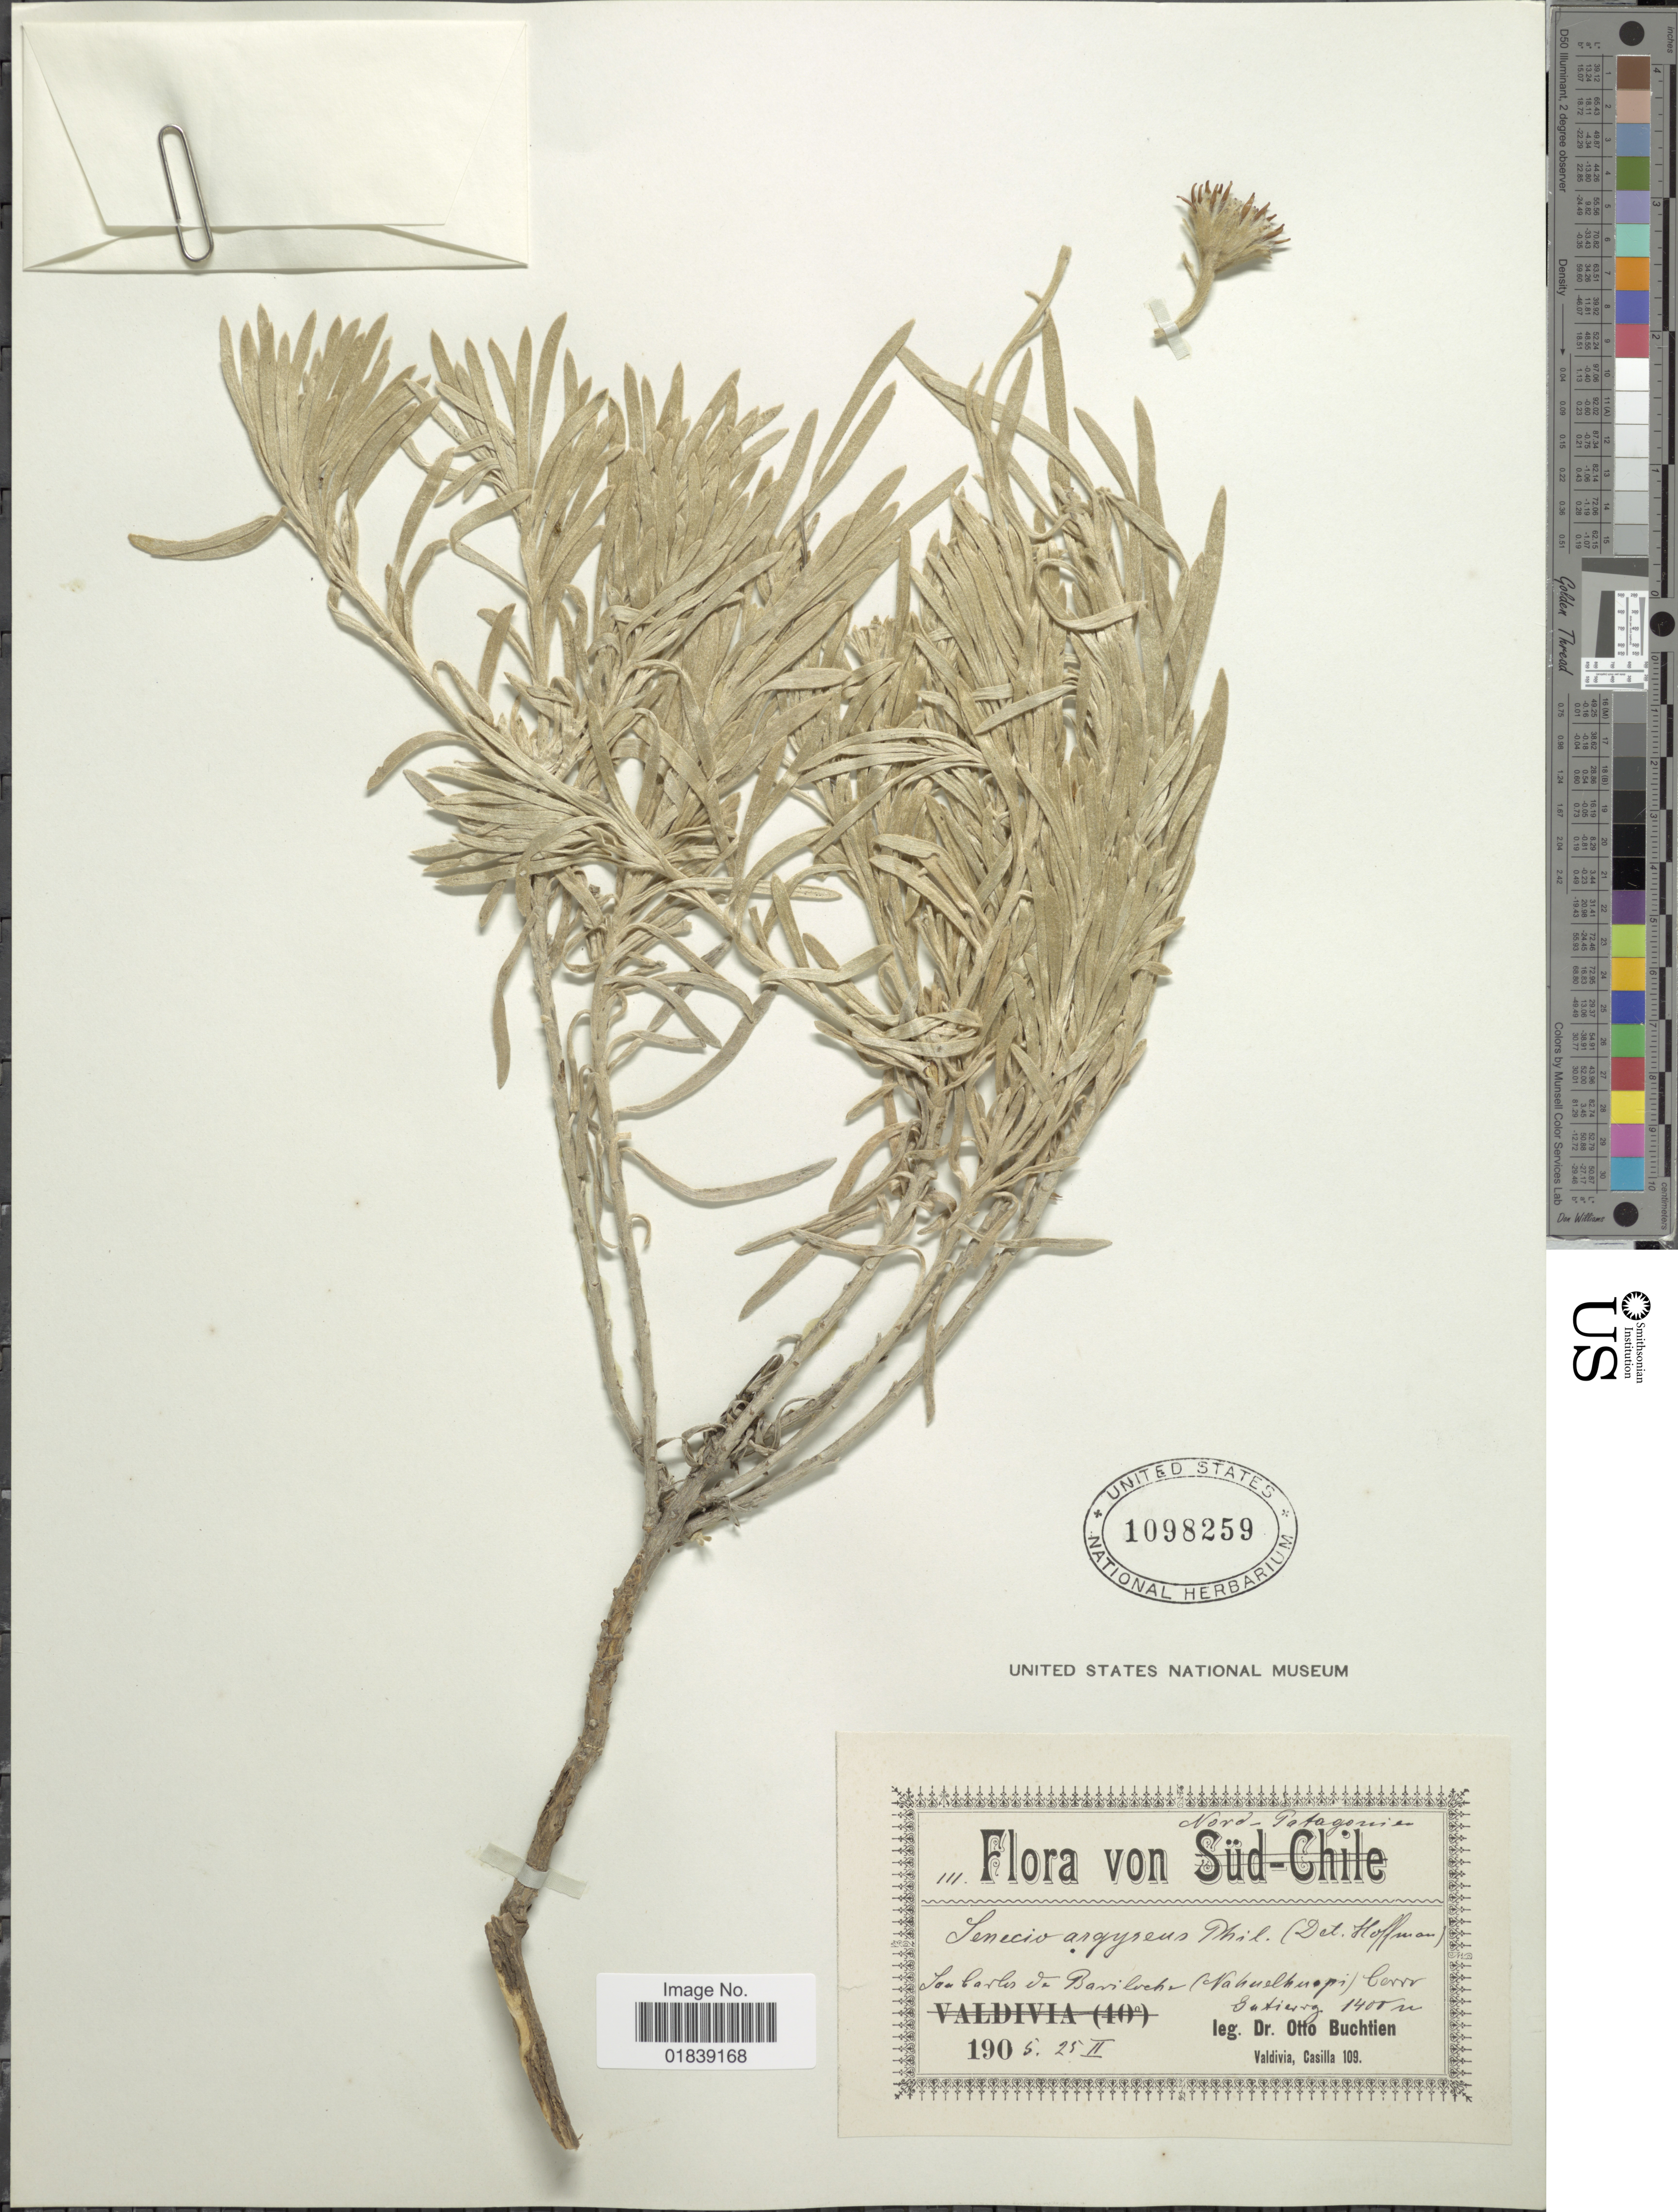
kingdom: Plantae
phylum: Tracheophyta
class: Magnoliopsida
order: Asterales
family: Asteraceae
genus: Senecio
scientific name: Senecio argyreus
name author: Phil.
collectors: O. Buchtien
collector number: III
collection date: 1905-02-25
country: Argentina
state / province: Río Negro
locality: Nord- Patagonien, San Carlos de Bariloche (Nahuelhuapi) Cerro Gutierrez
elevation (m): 1400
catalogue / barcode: US 1098259